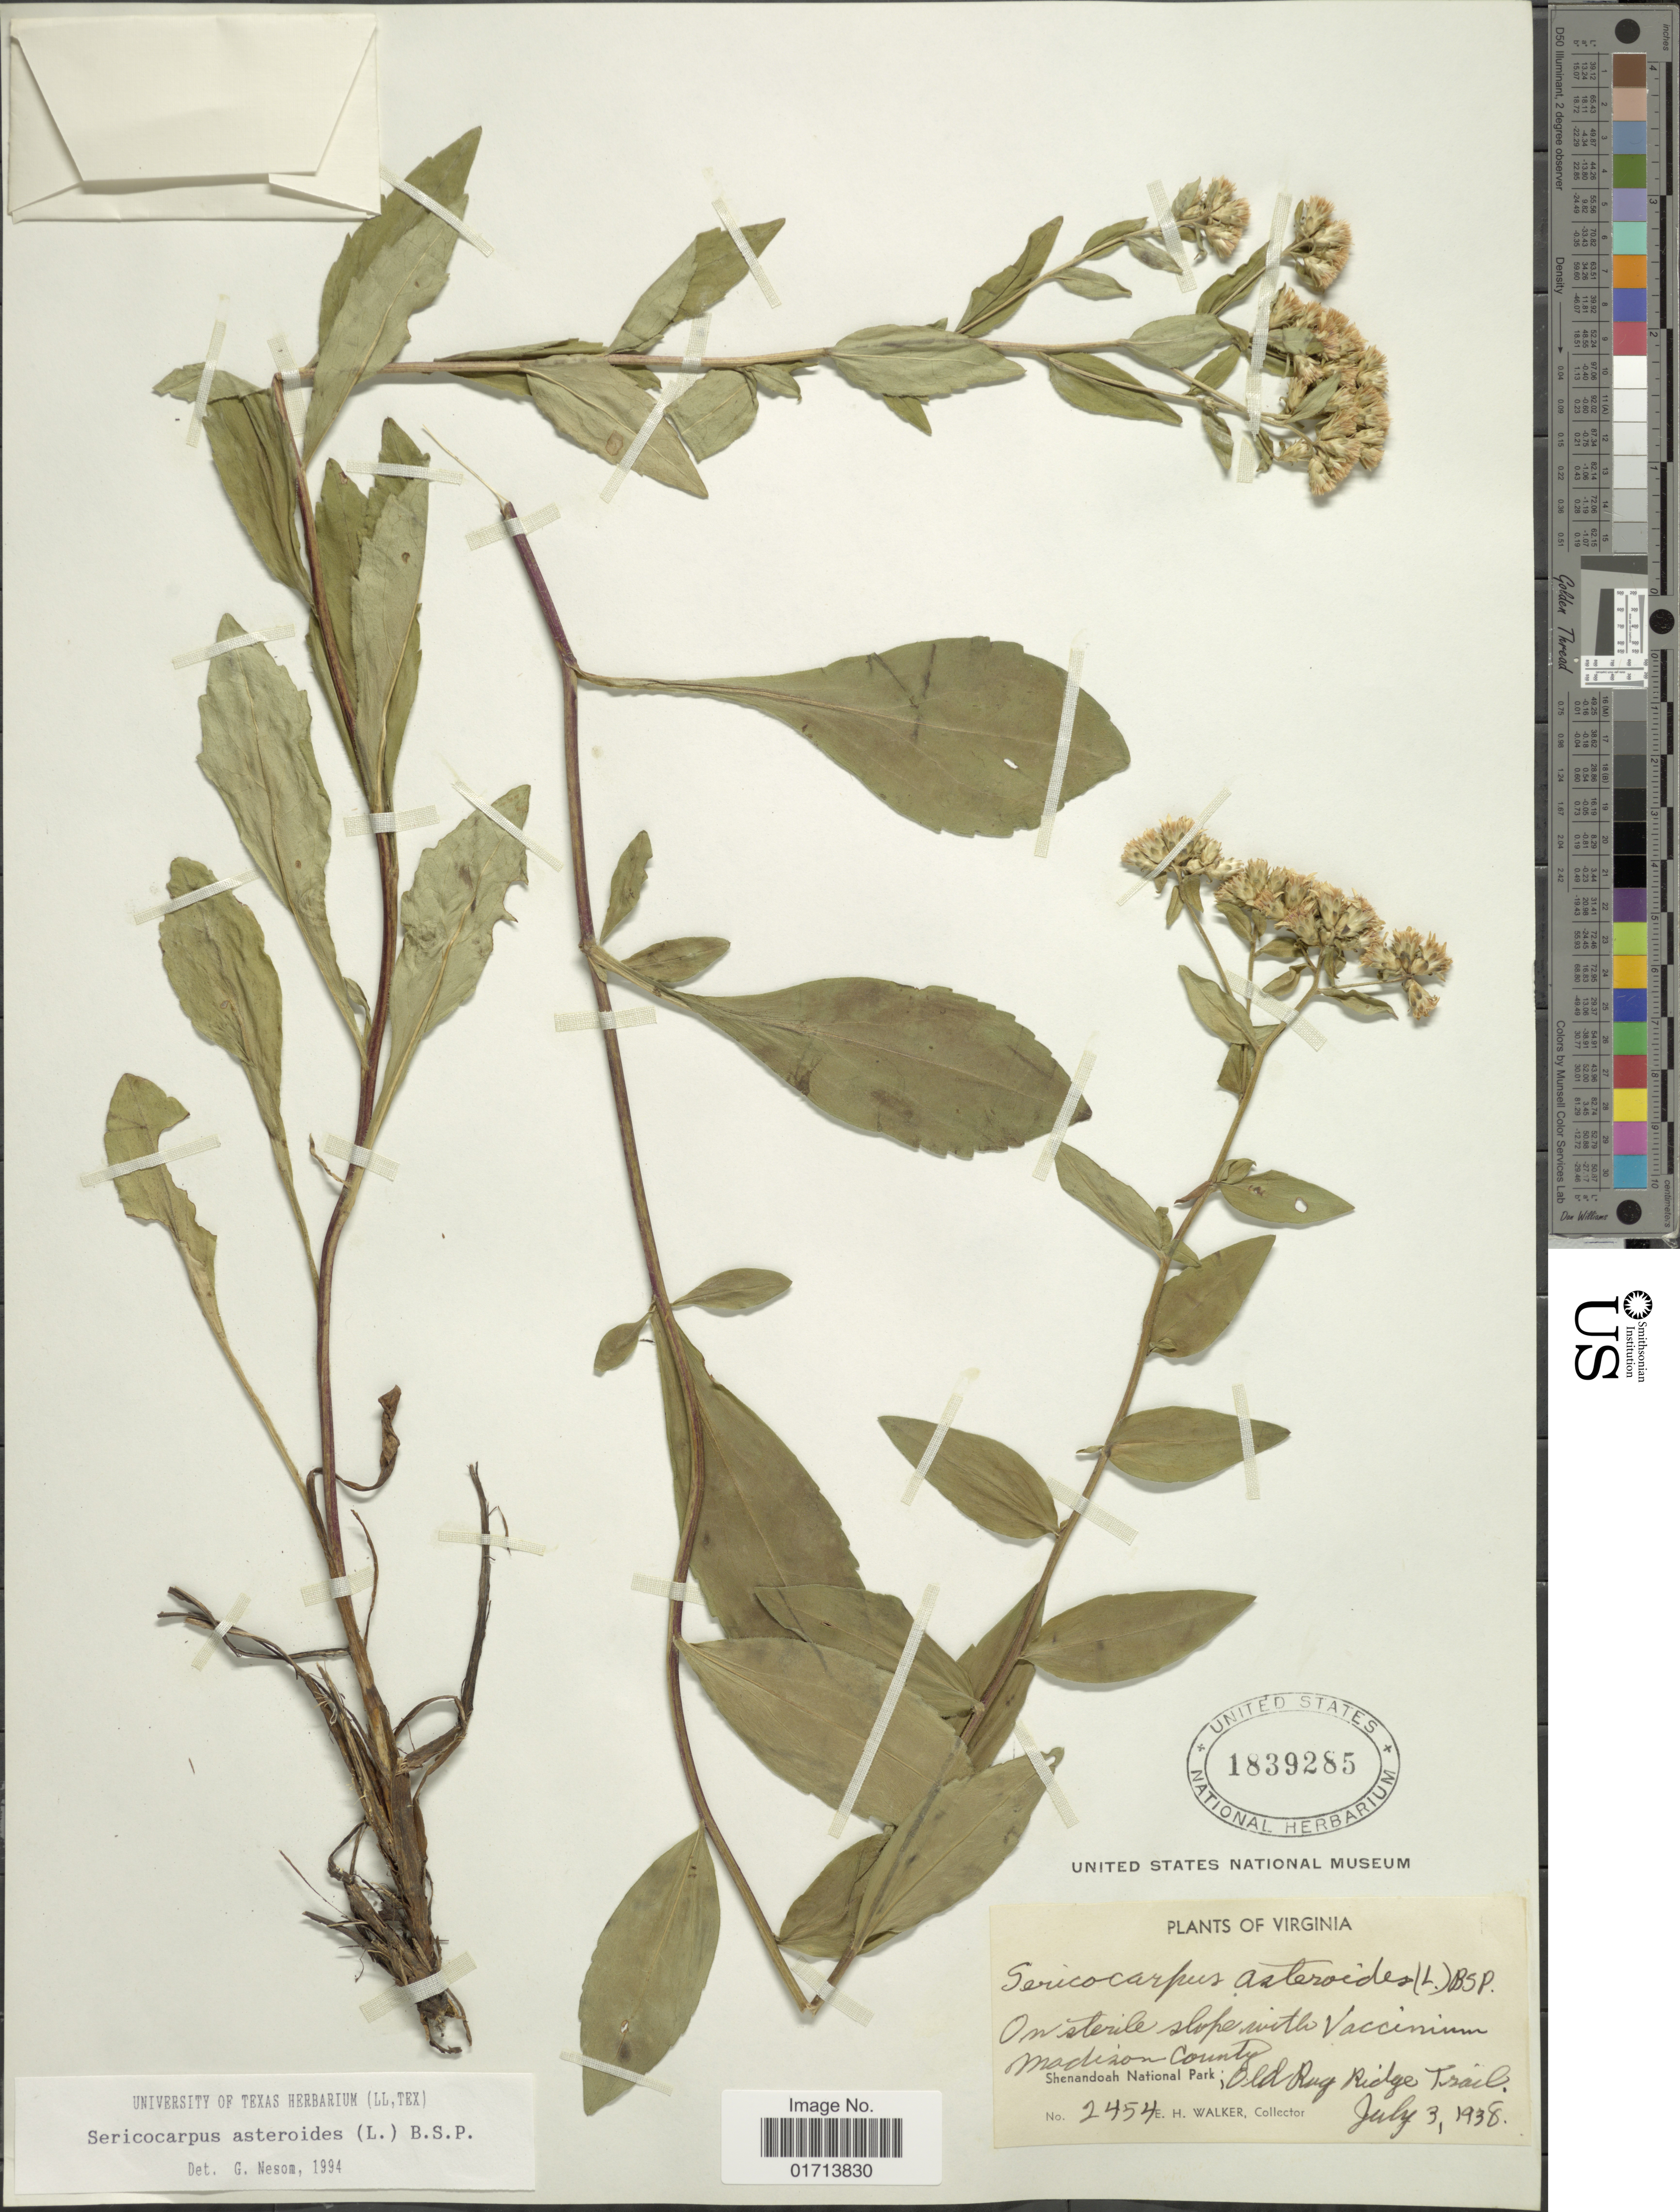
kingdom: Plantae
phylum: Tracheophyta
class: Magnoliopsida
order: Asterales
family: Asteraceae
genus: Sericocarpus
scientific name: Sericocarpus asteroides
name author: (L.) Britton, Stearns & Poggenb.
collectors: E. H. Walker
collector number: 2454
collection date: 1938-07-03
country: United States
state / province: Virginia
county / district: Madison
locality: Shenandoah National Park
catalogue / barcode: US 1839285